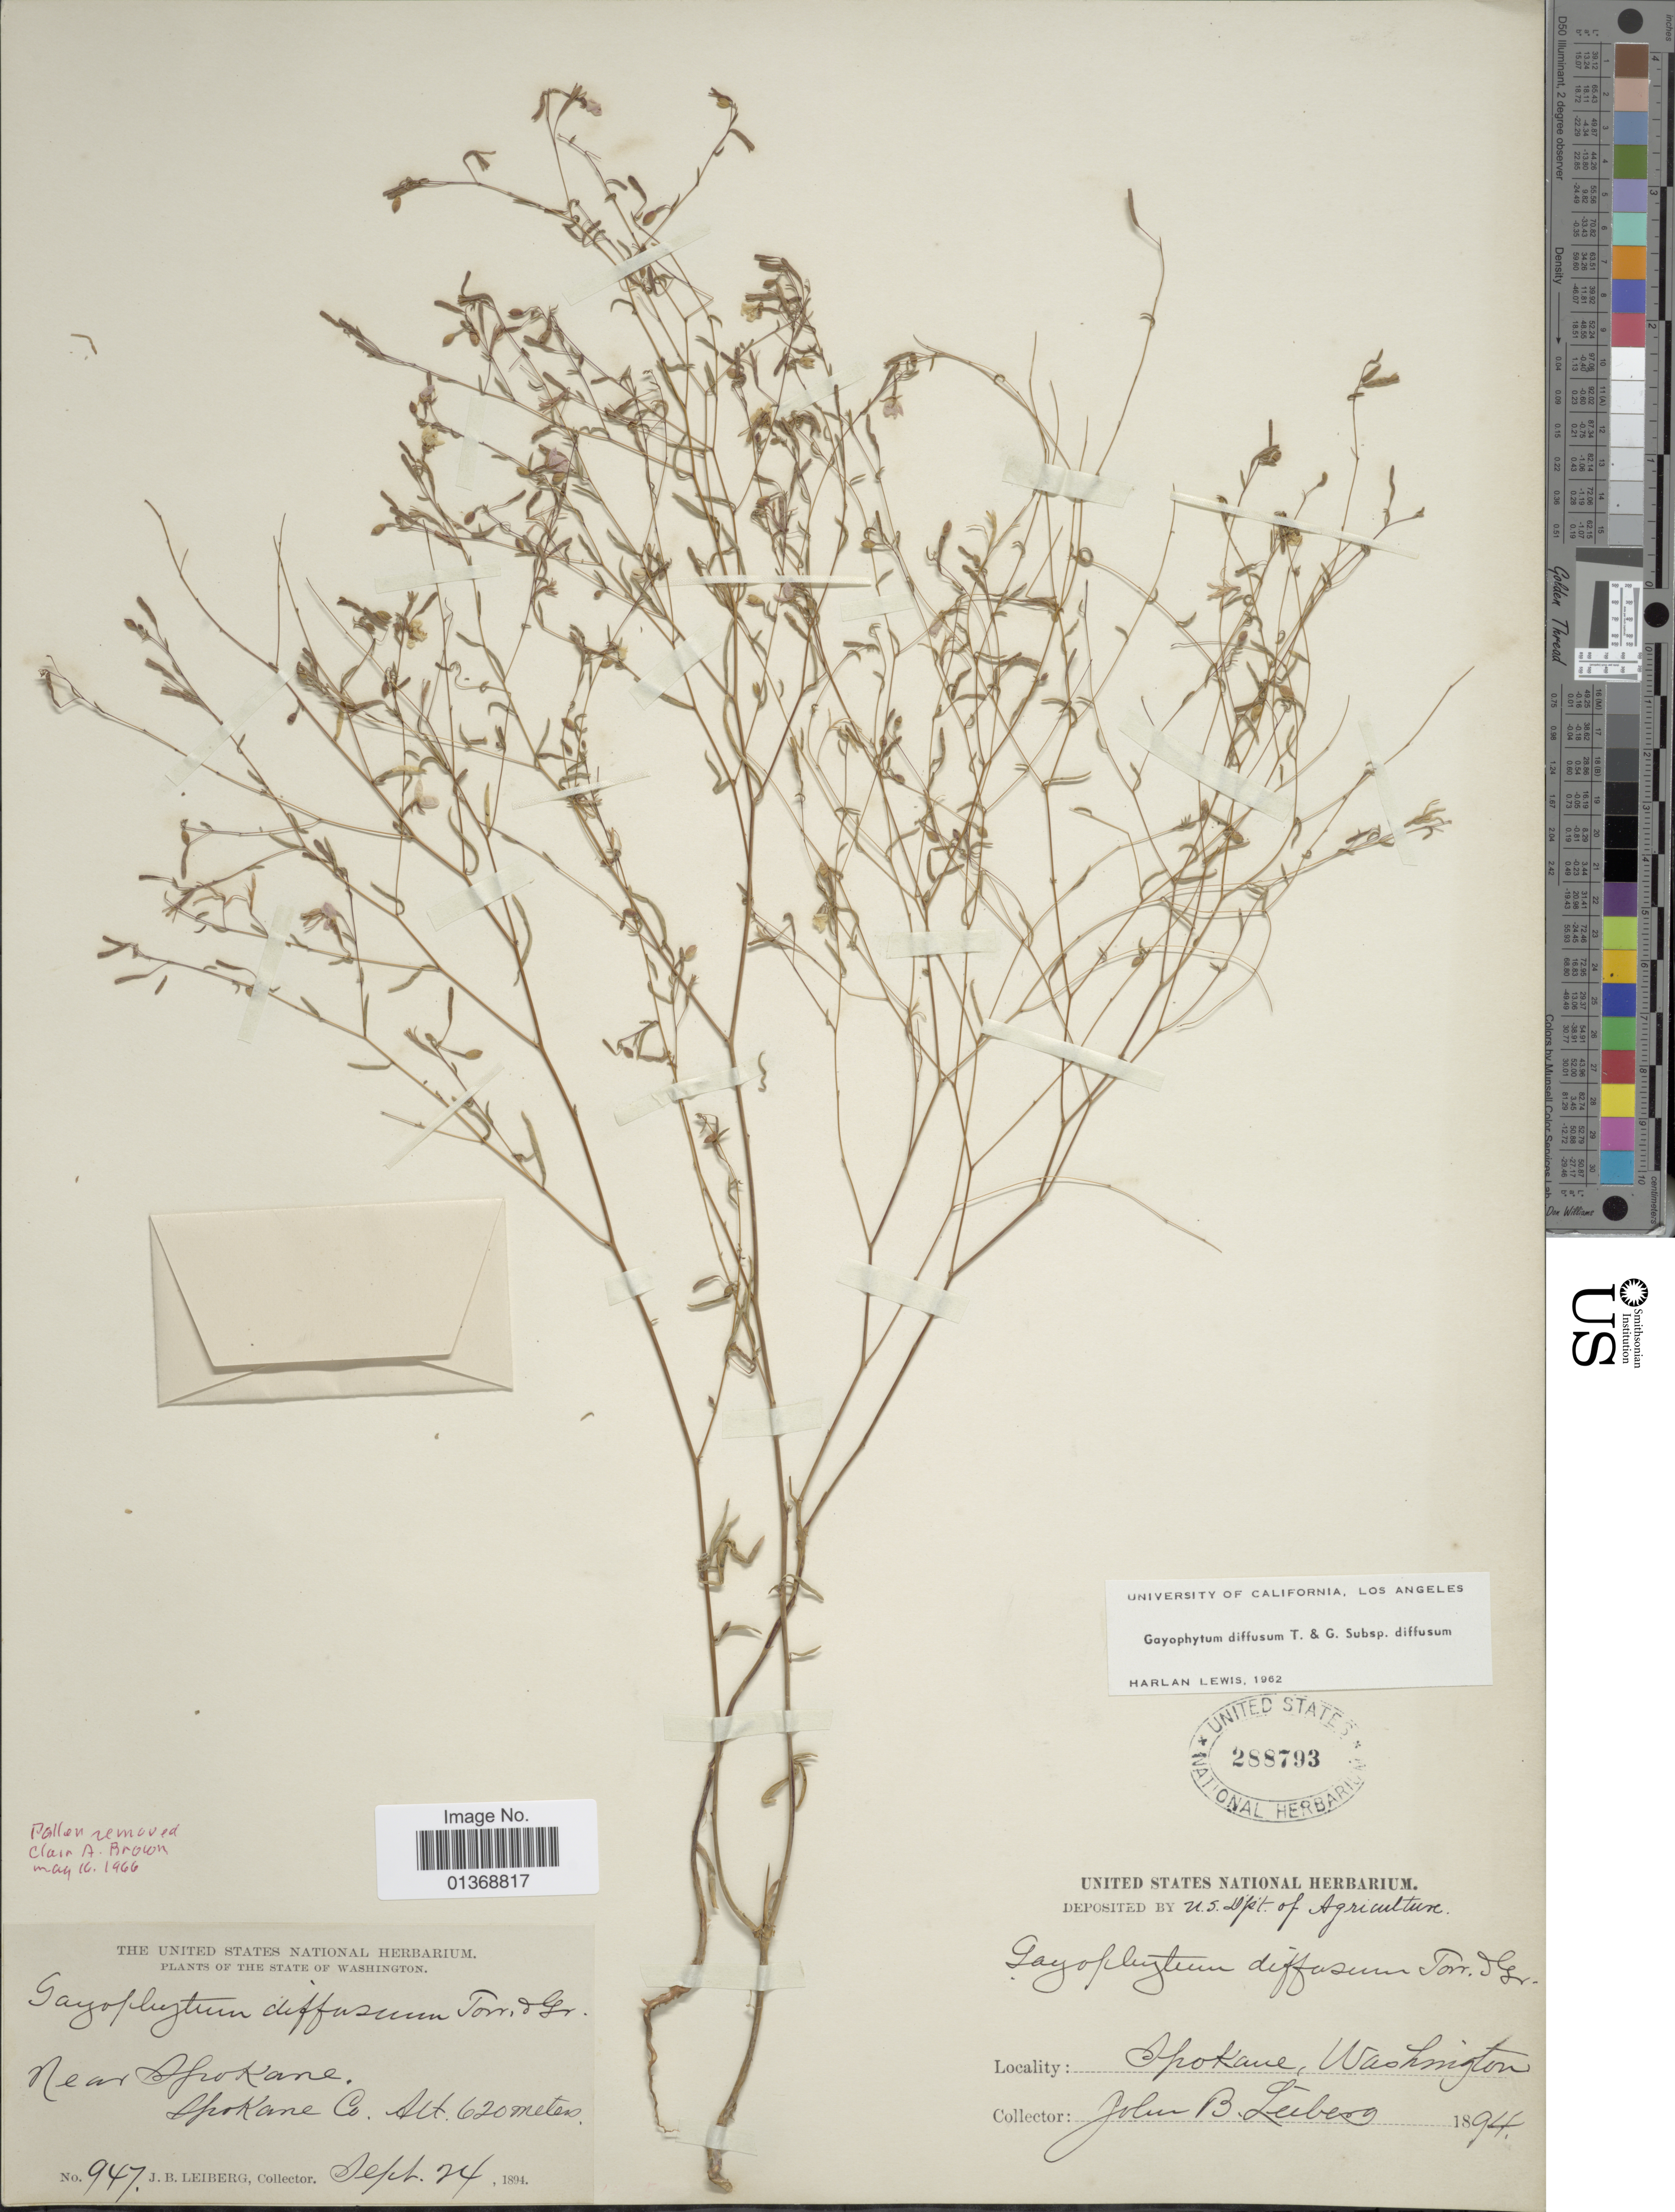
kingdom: Plantae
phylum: Tracheophyta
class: Magnoliopsida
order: Myrtales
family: Onagraceae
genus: Gayophytum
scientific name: Gayophytum diffusum subsp. diffusum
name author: Torr. & A. Gray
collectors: J. B. Leiberg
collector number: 947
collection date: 1894-09-24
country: United States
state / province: Washington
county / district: Spokane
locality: Near Spokane, Spokane Co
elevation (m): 620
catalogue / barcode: US 288793